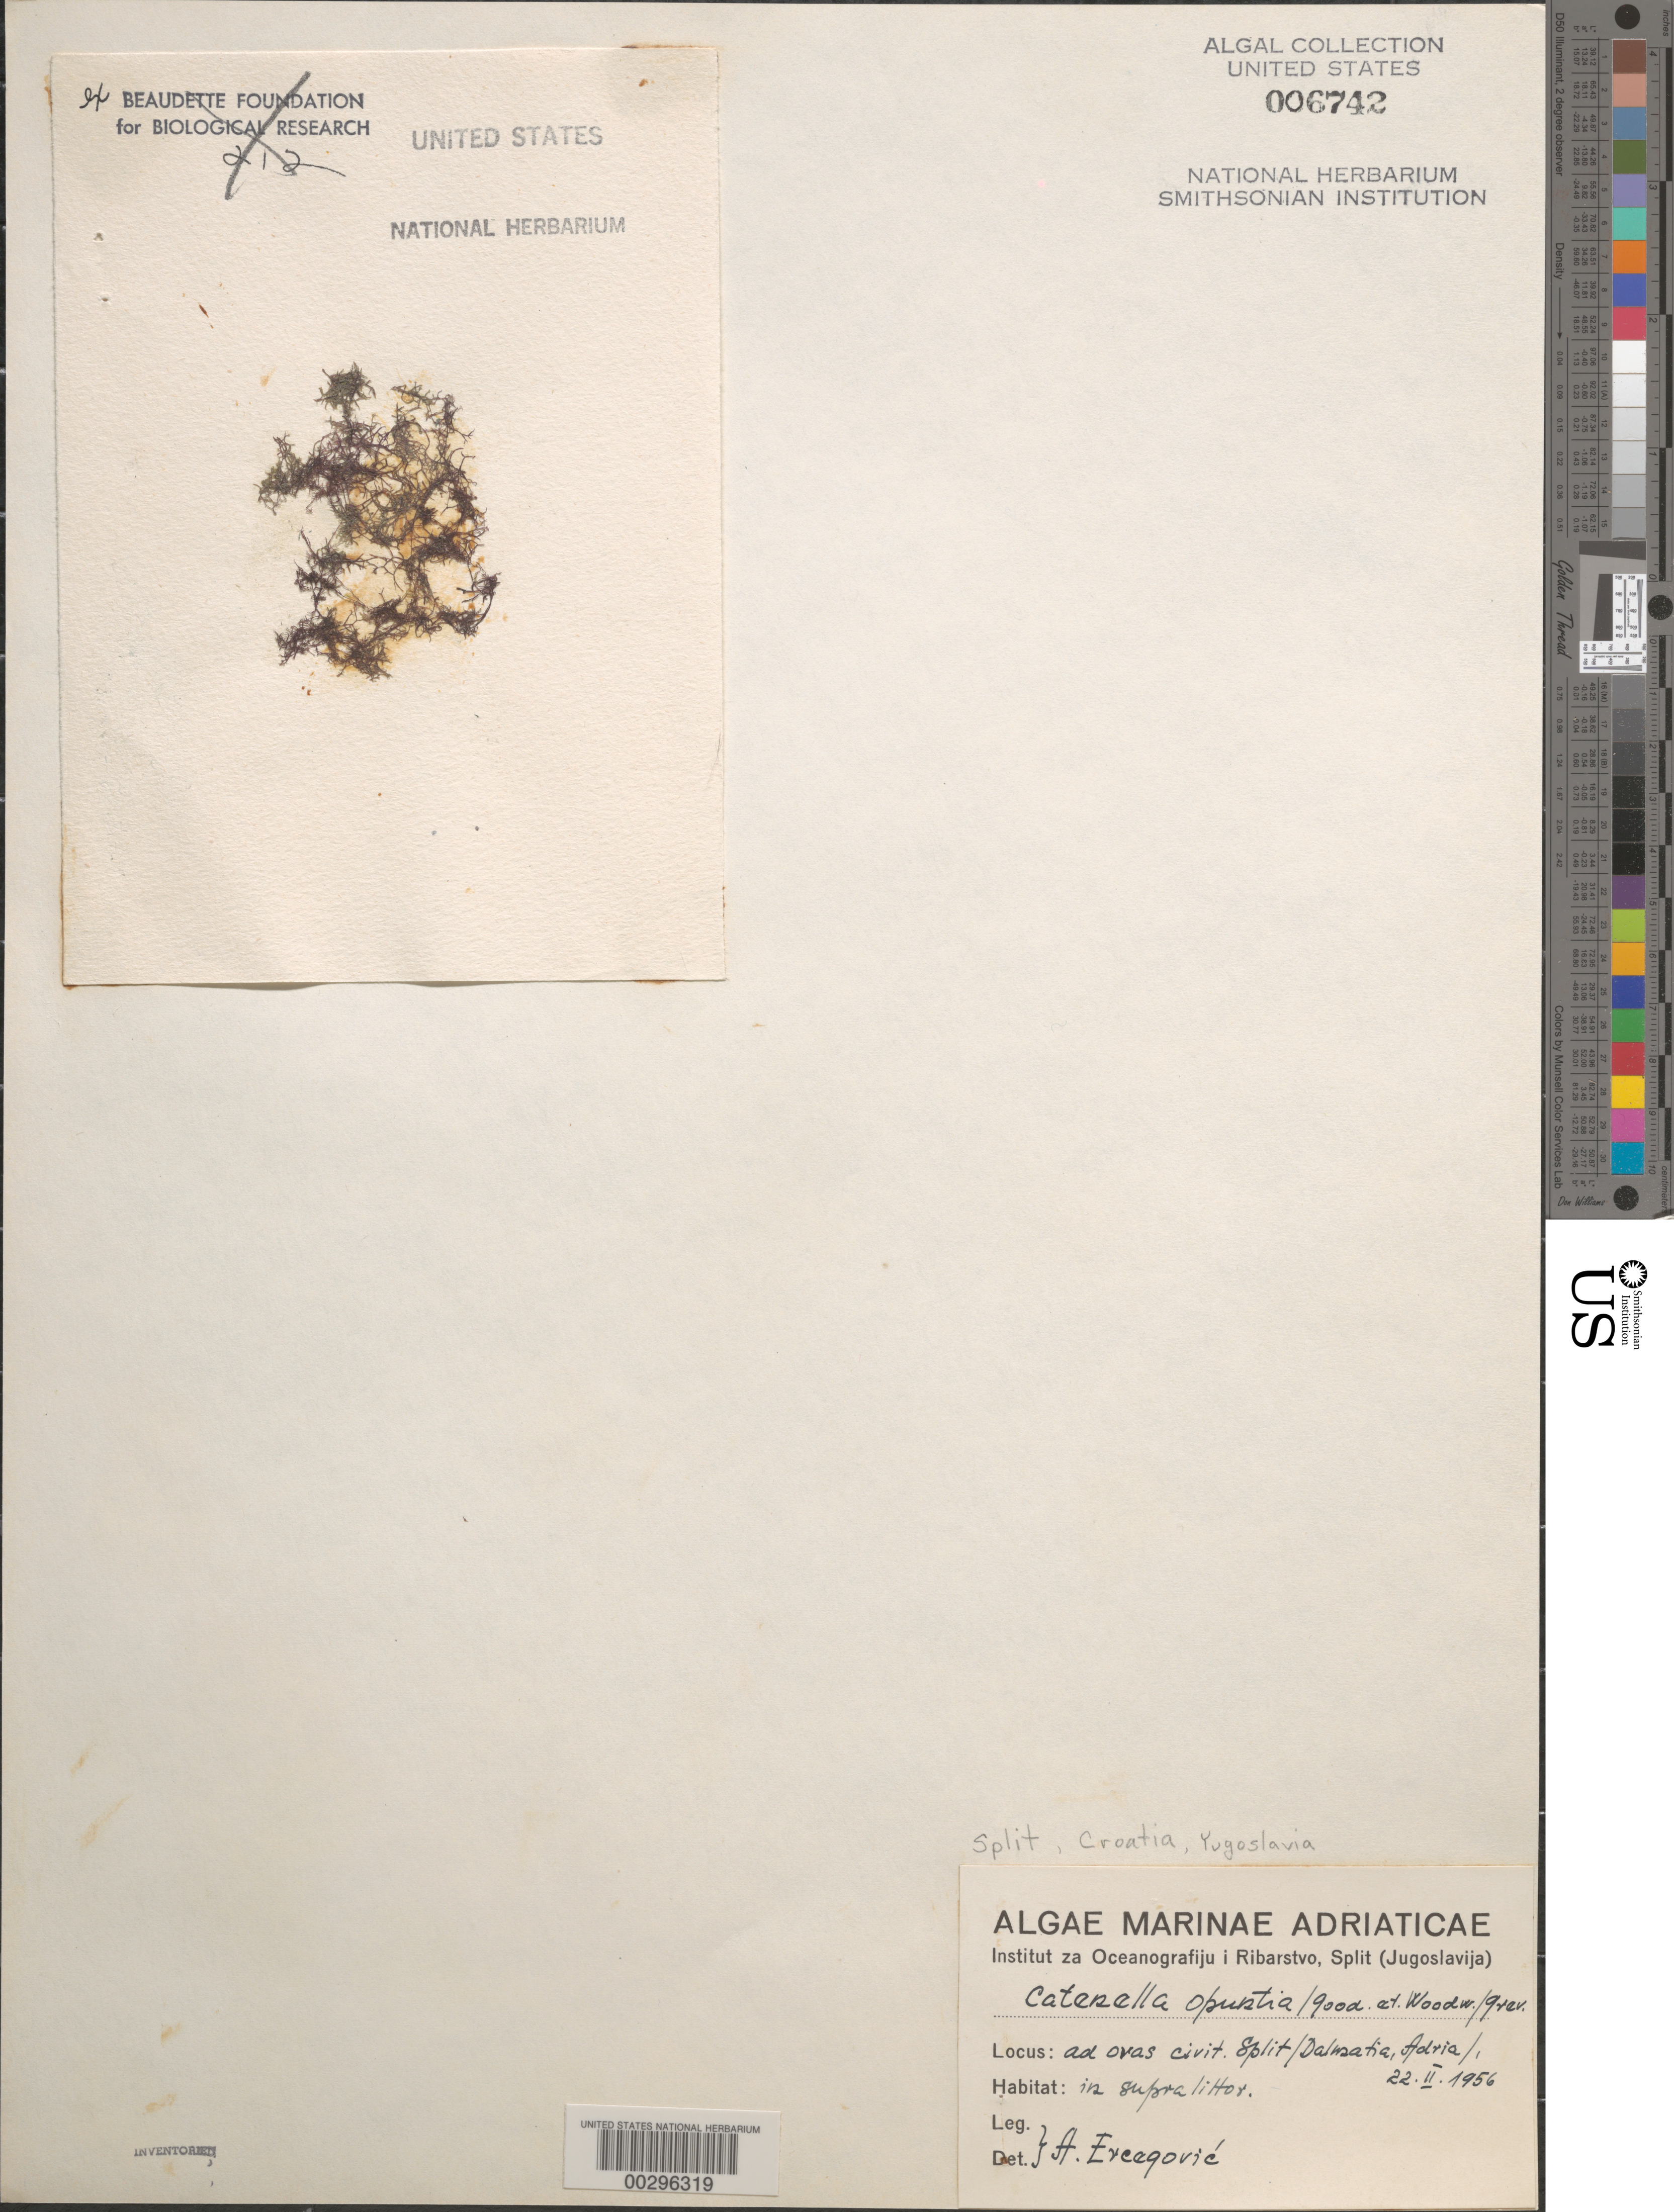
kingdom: Plantae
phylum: Rhodophyta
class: Florideophyceae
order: Gigartinales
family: Caulacanthaceae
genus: Catenella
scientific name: Catenella caespitosa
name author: (With.) L.M. Irvine in Parke & P.S. Dixon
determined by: Algae name updating Project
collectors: A. Ercegovic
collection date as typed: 22 Feb 1956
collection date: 1956-02-22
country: Croatia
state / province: Split-Dalmatia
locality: Split, Adriatic Sea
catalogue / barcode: US 6742